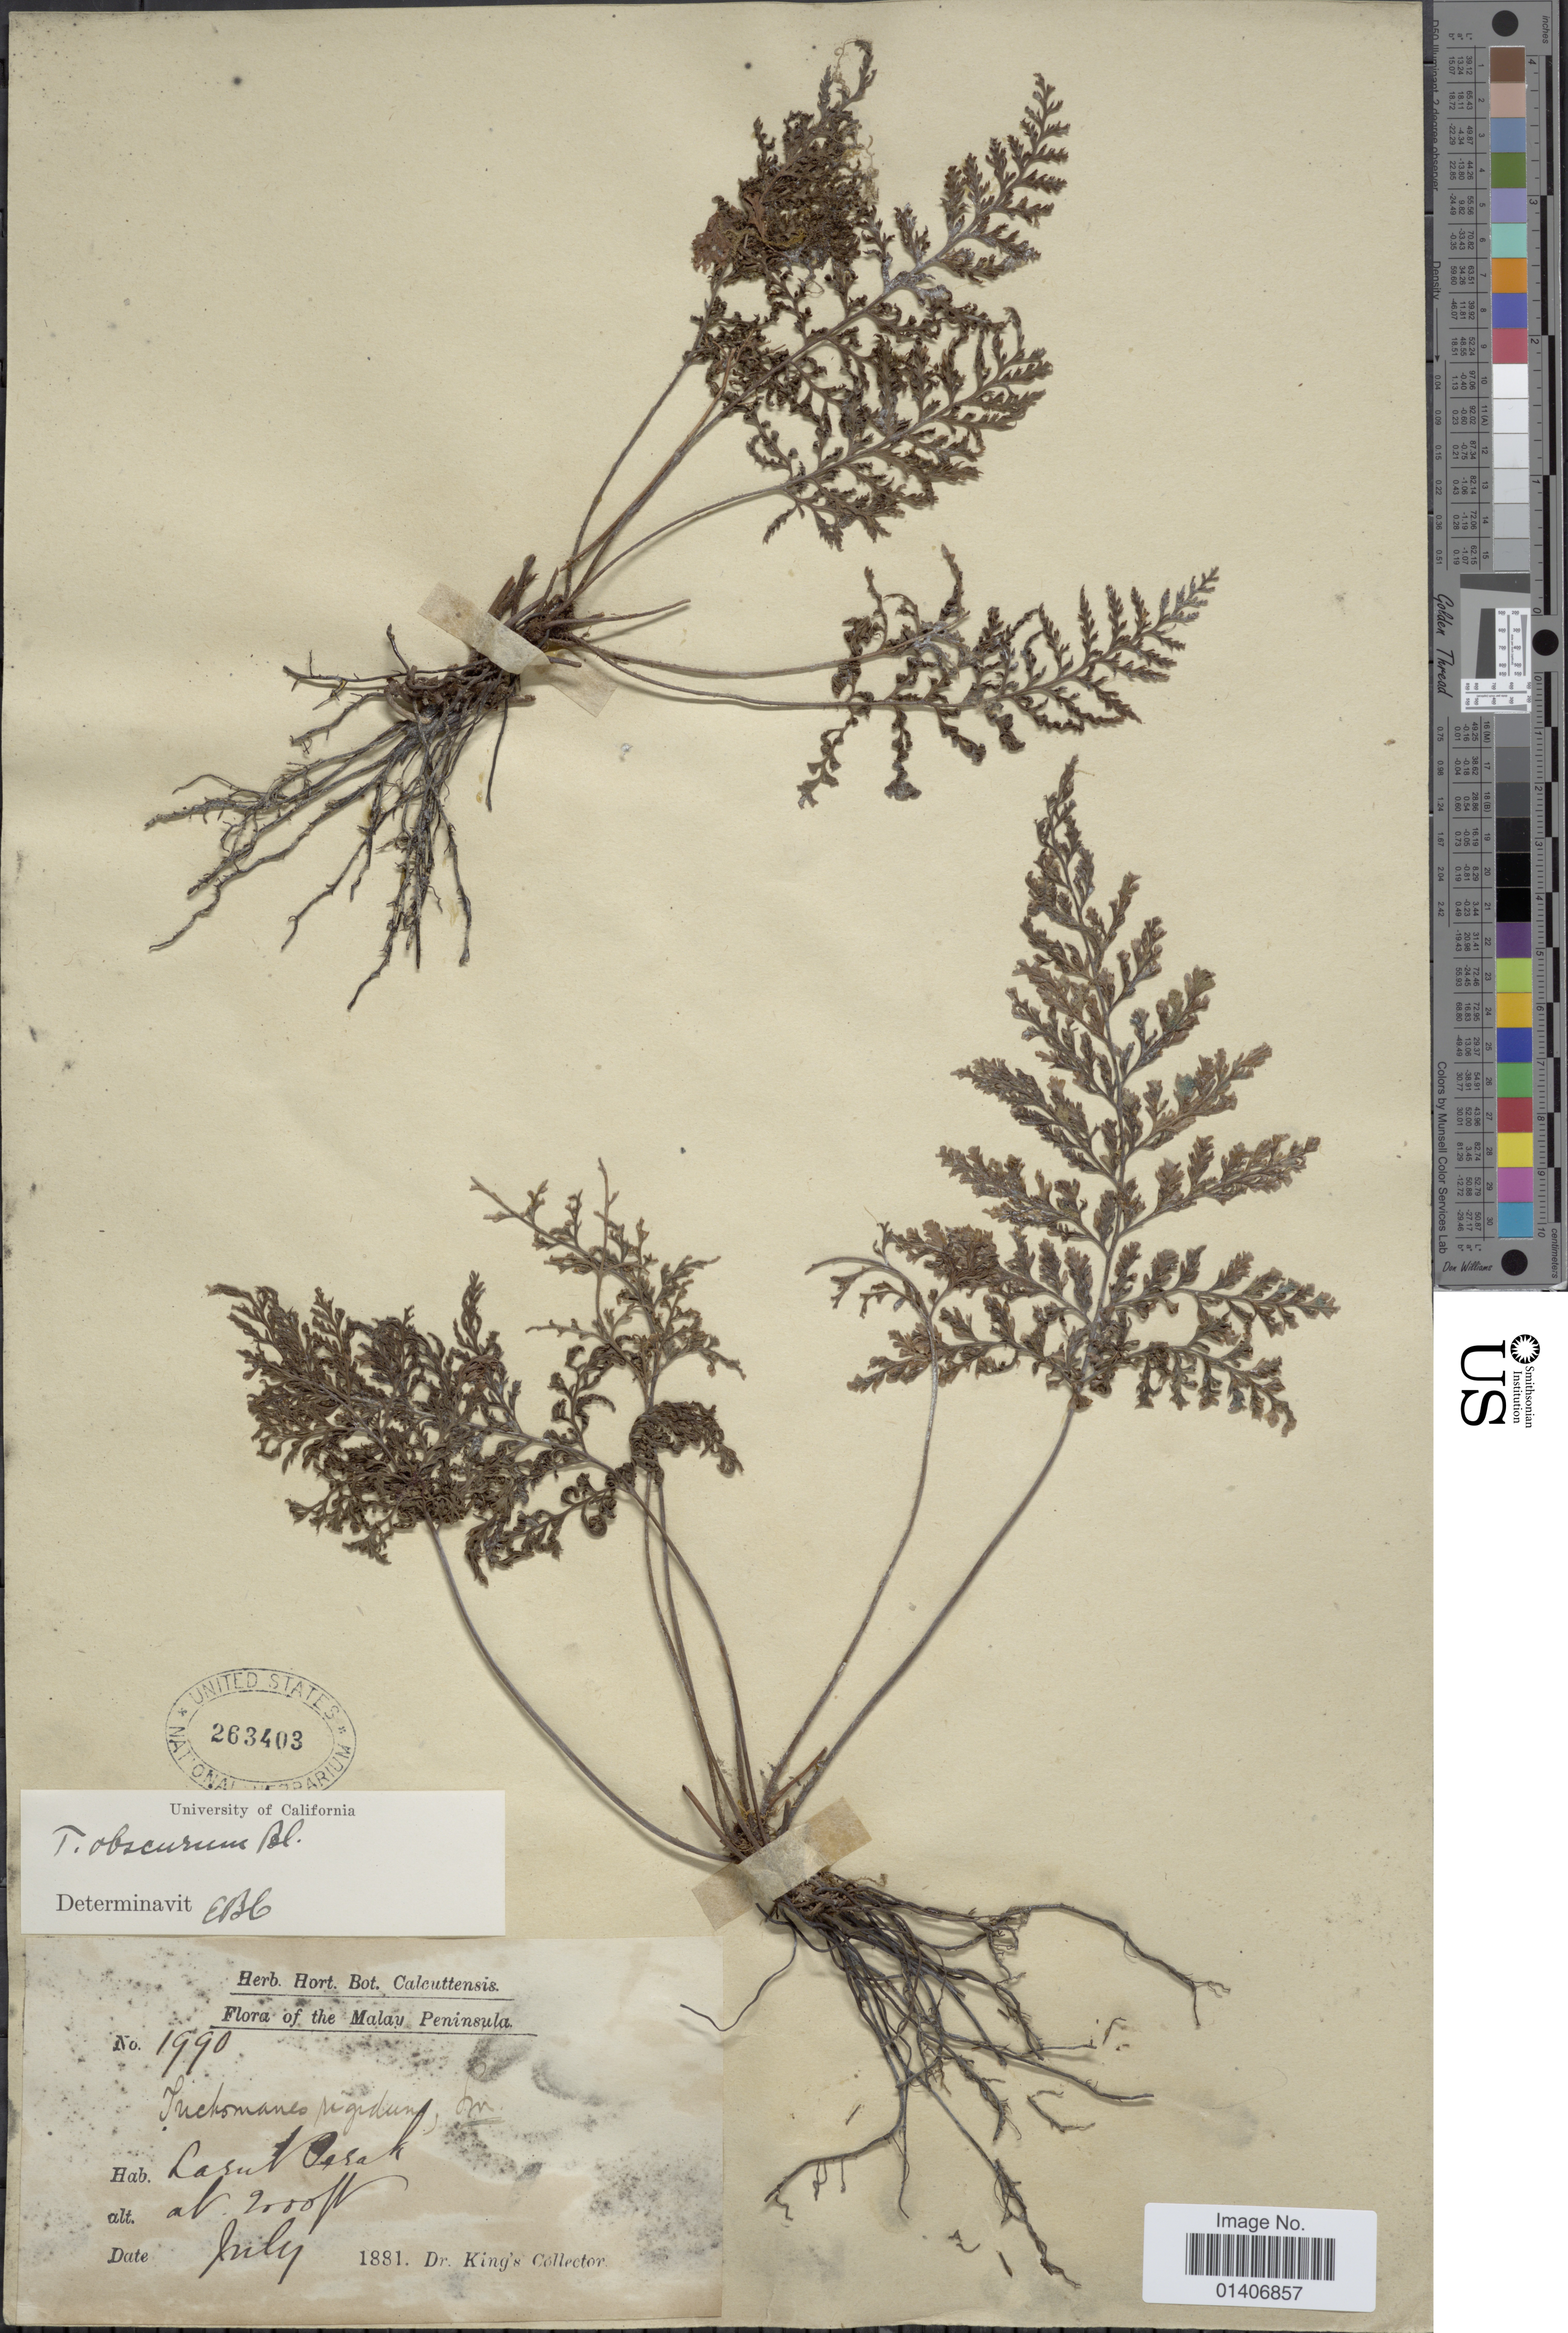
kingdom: Plantae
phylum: Tracheophyta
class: Polypodiopsida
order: Hymenophyllales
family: Hymenophyllaceae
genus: Abrodictyum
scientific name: Abrodictyum obscurum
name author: (Blume) Ebihara & K. Iwats.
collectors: Dr. King's collector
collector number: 1990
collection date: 1881-07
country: Malaysia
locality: Malay Peninsula, Larut Perak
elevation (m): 610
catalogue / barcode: US 263403